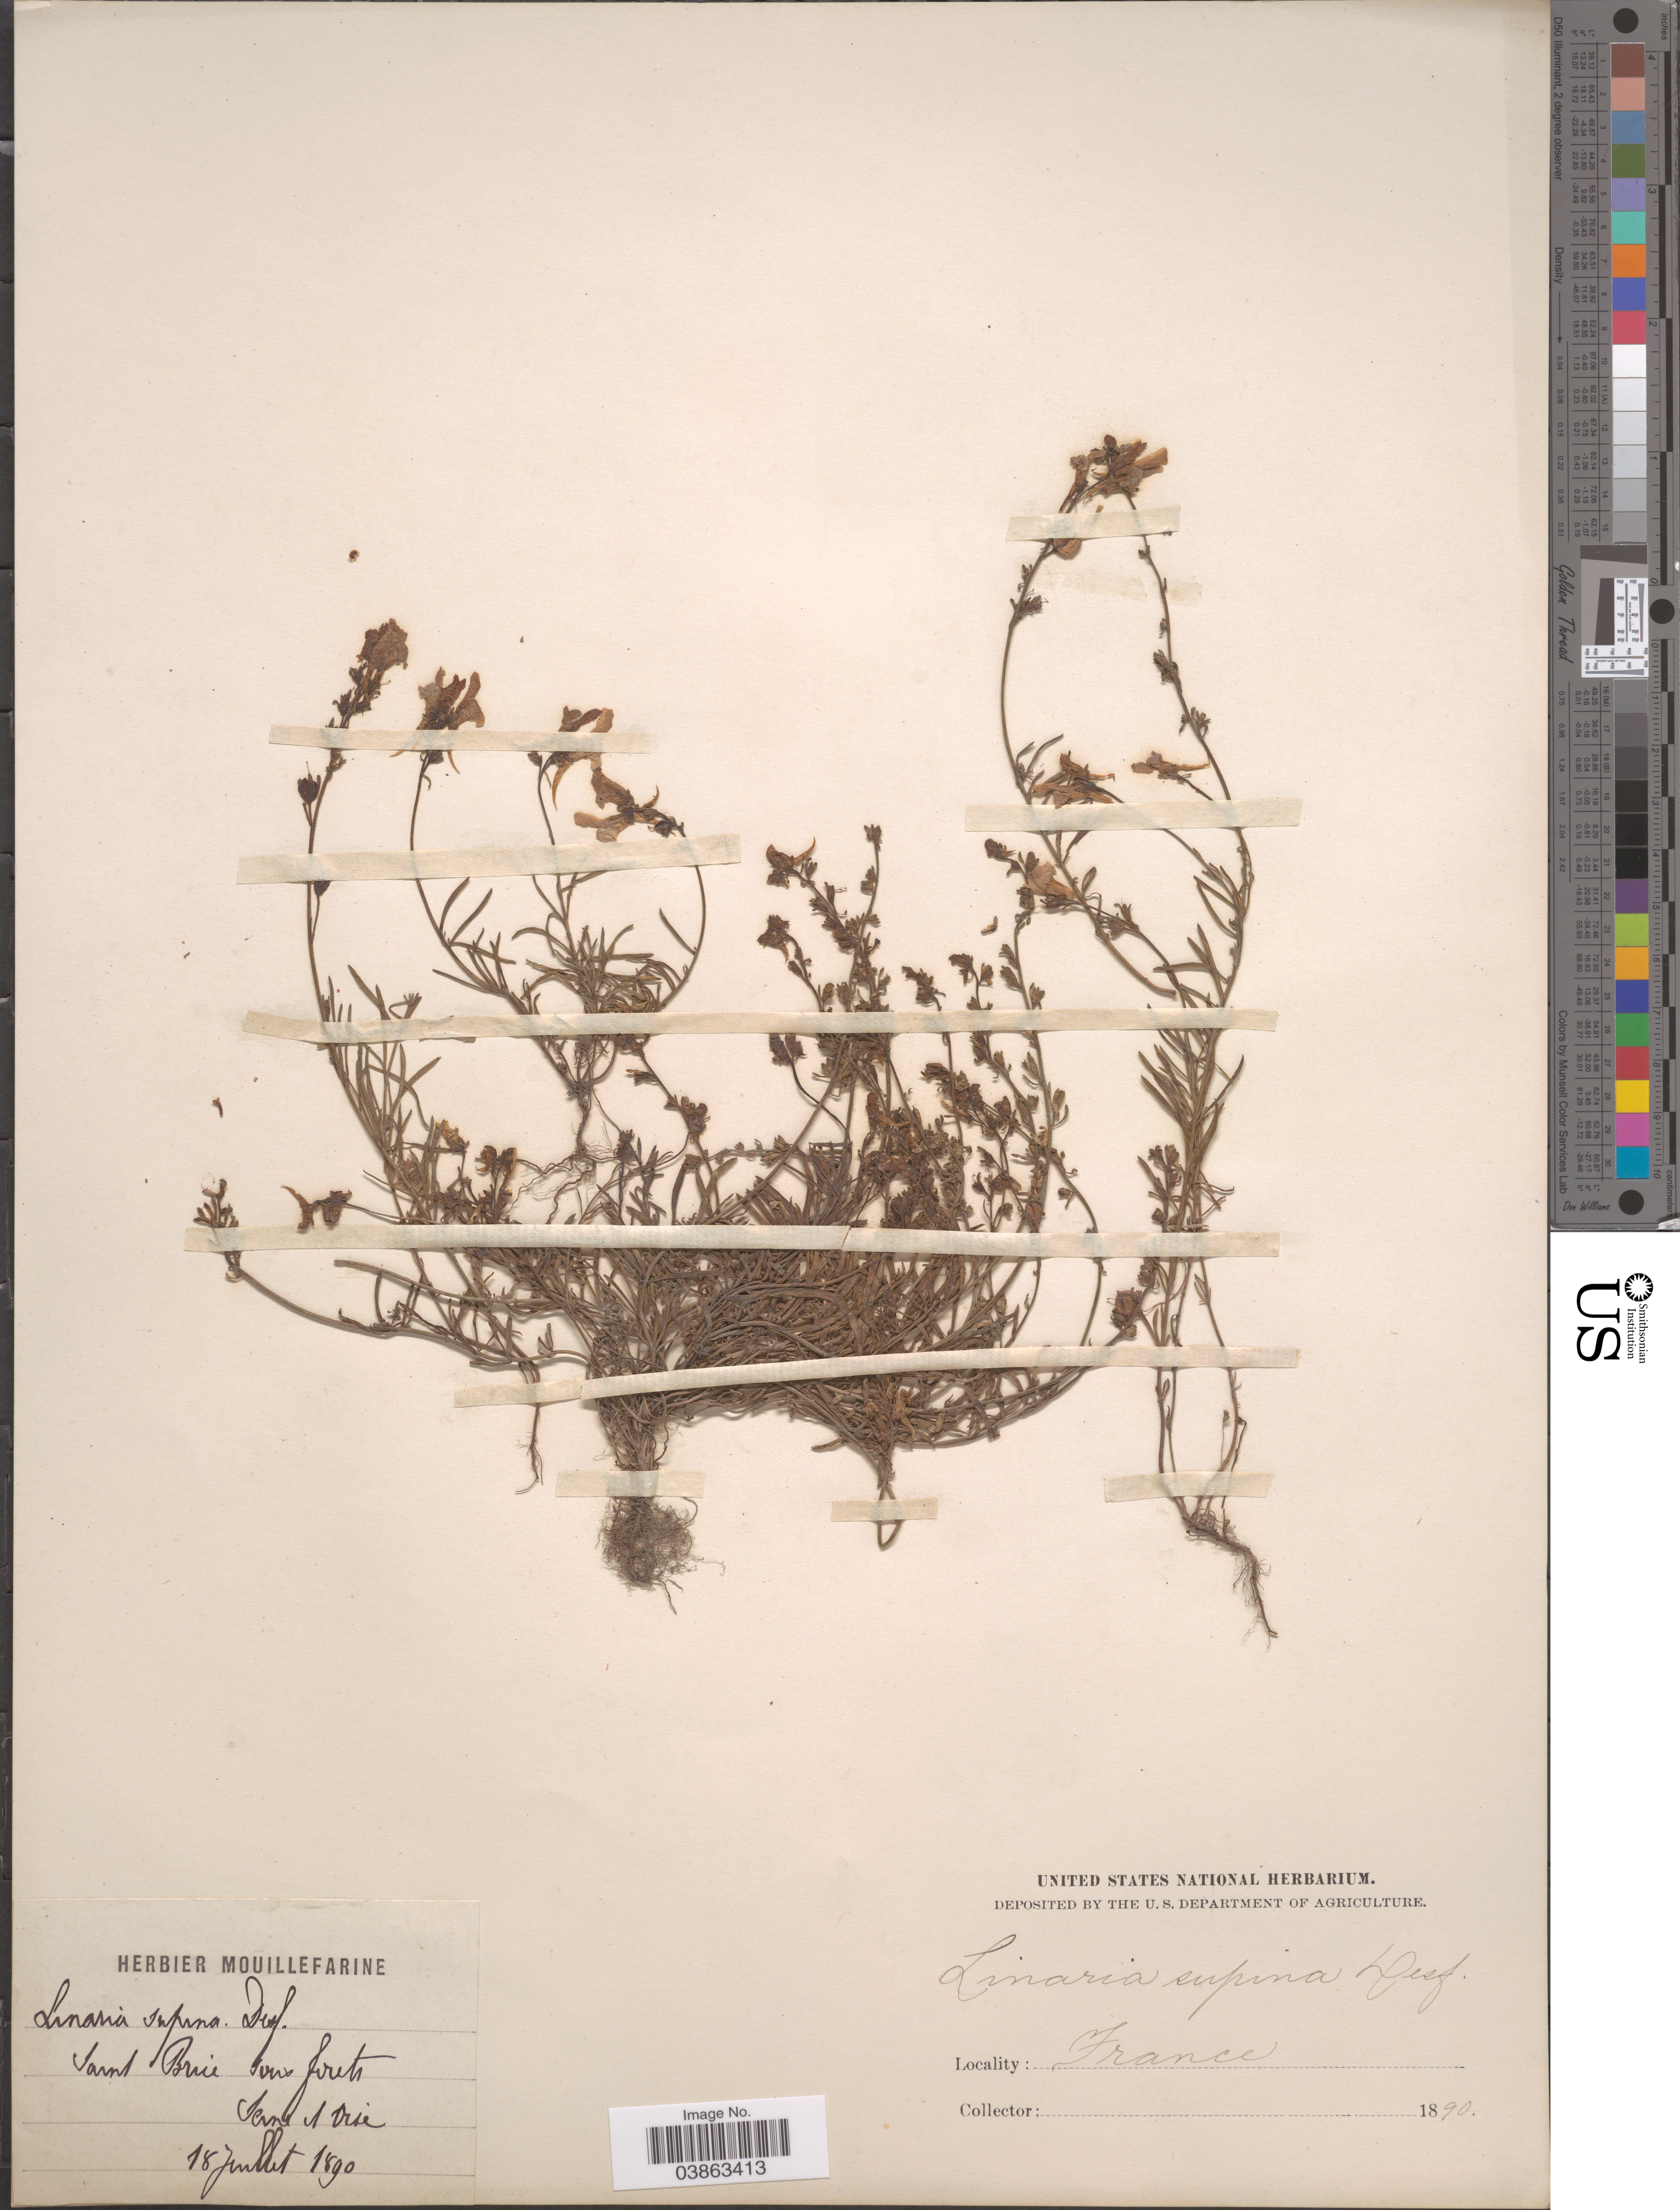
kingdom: Plantae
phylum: Tracheophyta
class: Magnoliopsida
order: Lamiales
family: Plantaginaceae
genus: Linaria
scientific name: Linaria supina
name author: (L.) Chaz.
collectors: ex herb. Mouillefarine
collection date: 1890-07-18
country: France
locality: Saint Brie vers forets Seine et Oise.